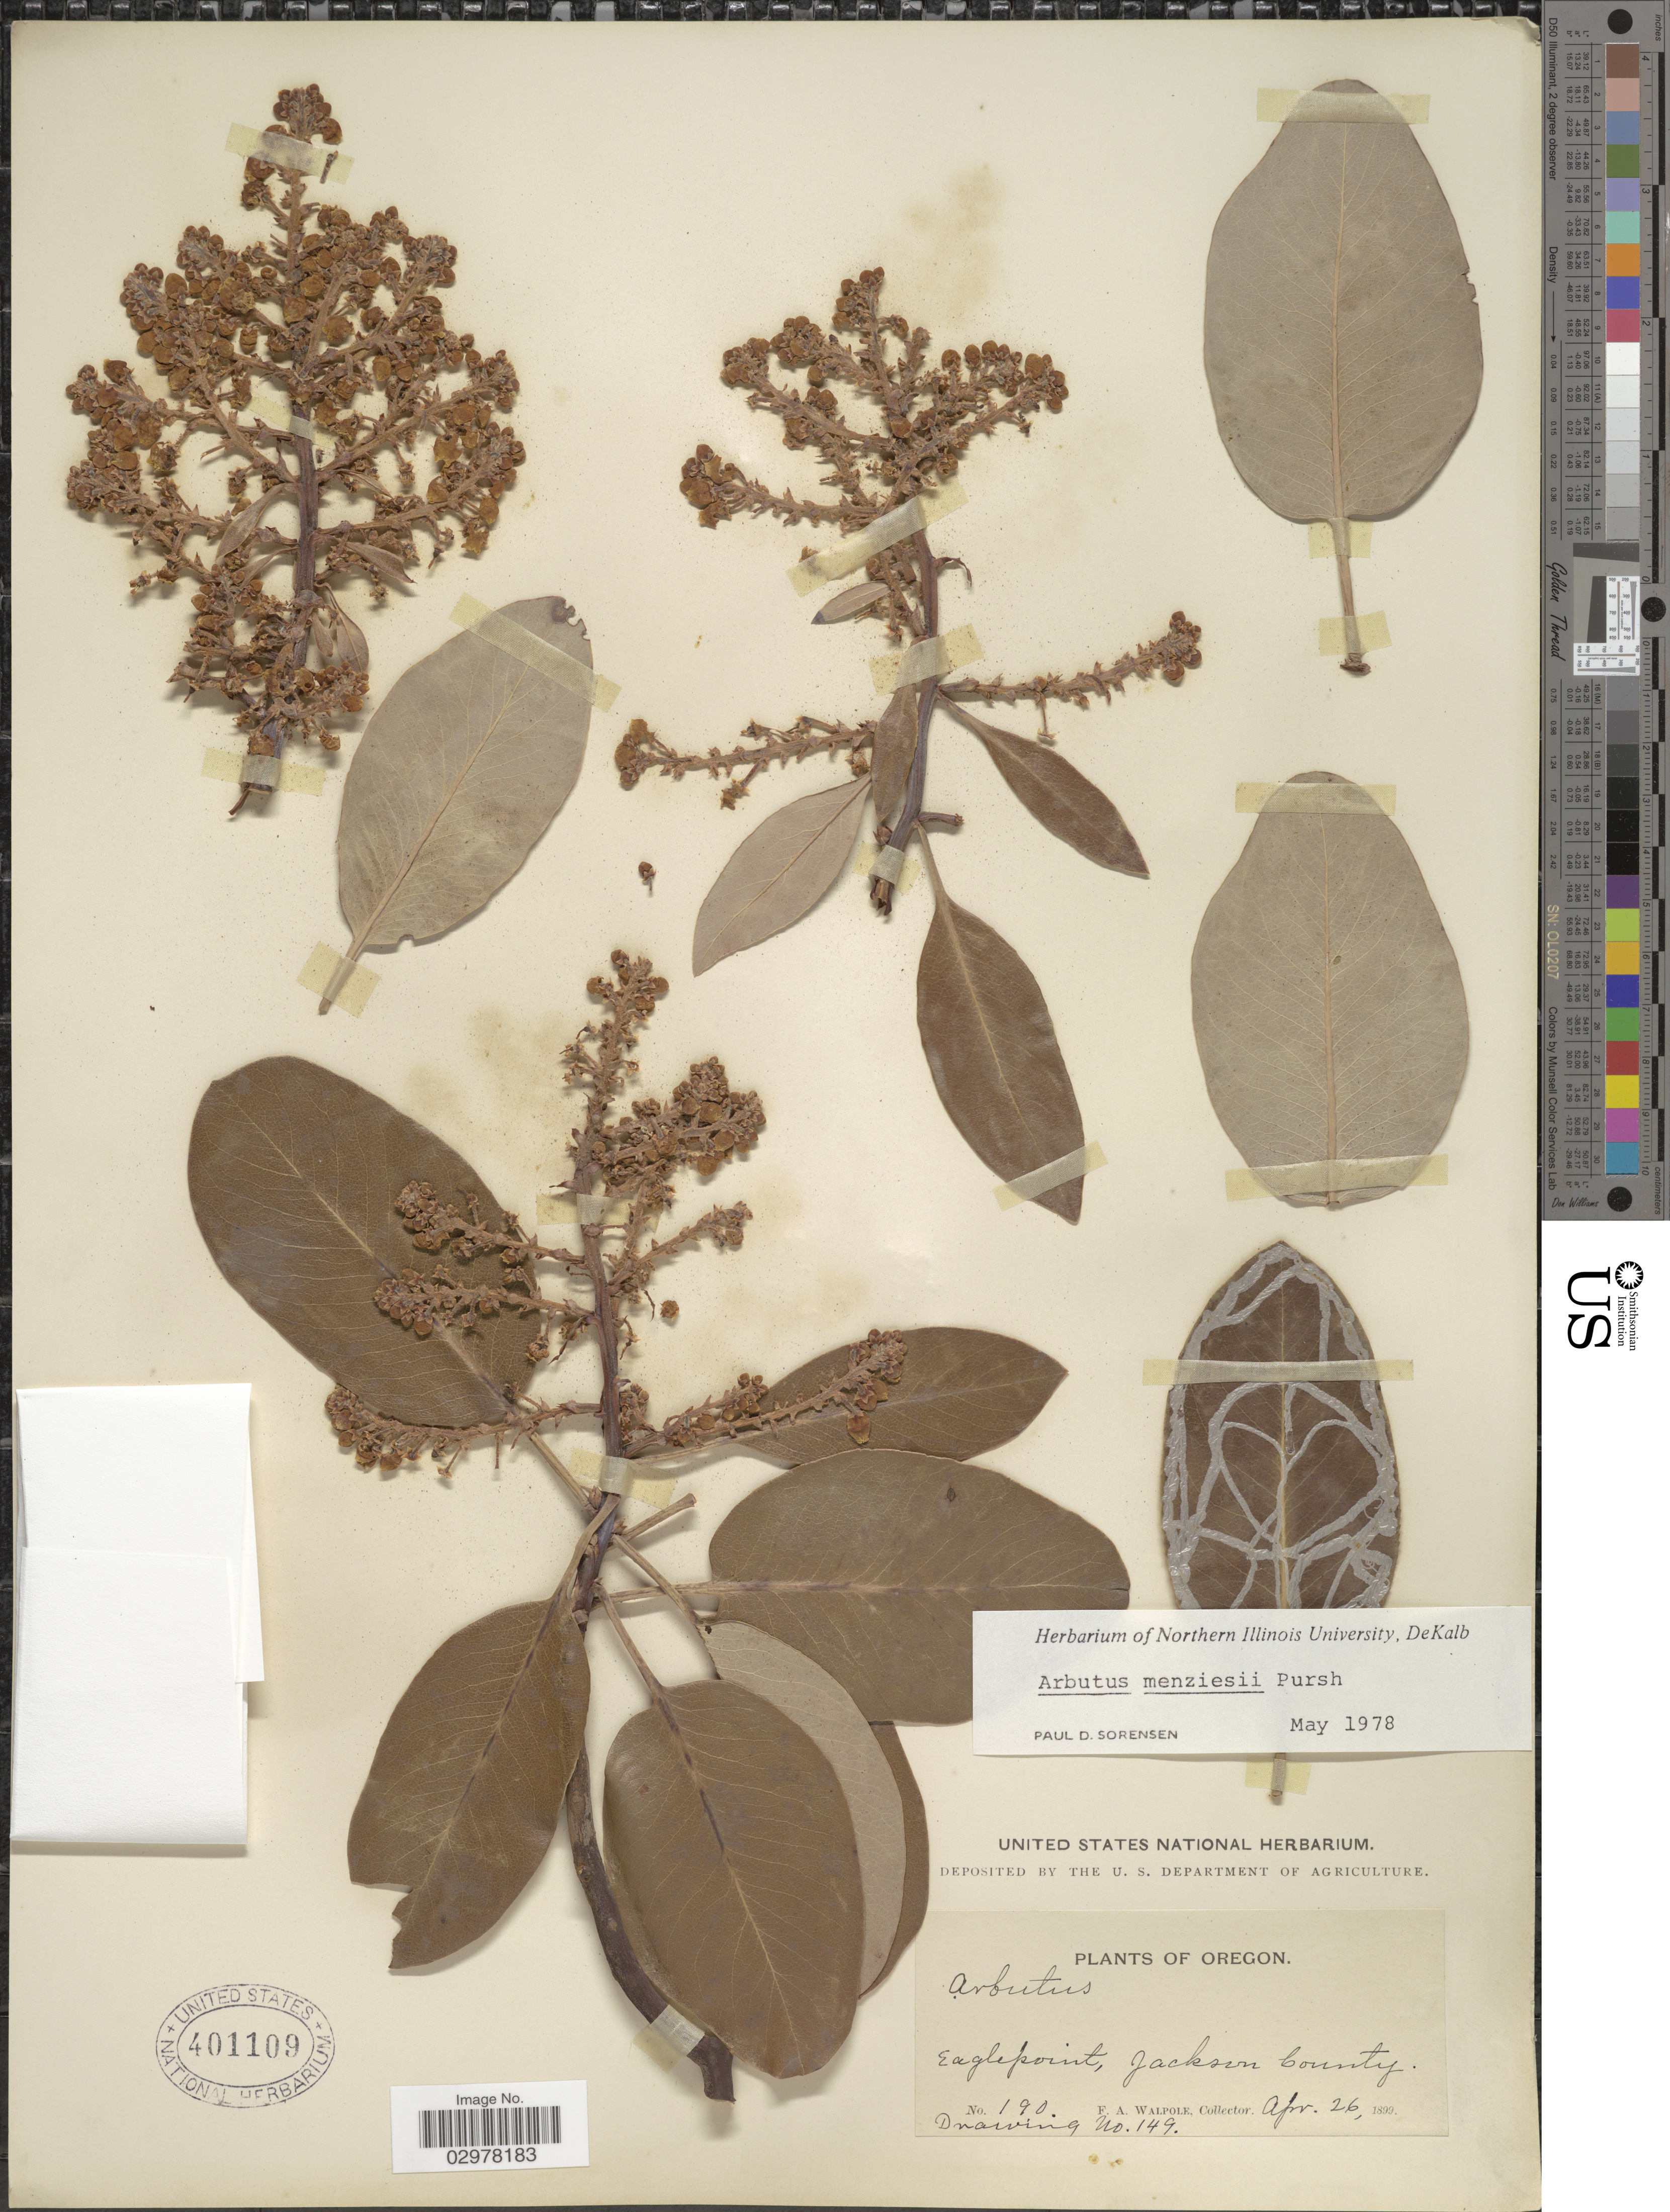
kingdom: Plantae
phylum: Tracheophyta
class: Magnoliopsida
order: Ericales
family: Ericaceae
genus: Arbutus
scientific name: Arbutus menziesii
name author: Pursh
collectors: F. Walpole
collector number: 190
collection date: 1899-04-26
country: United States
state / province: Oregon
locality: Eaglepoint, Jackson County.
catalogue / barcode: US 401109